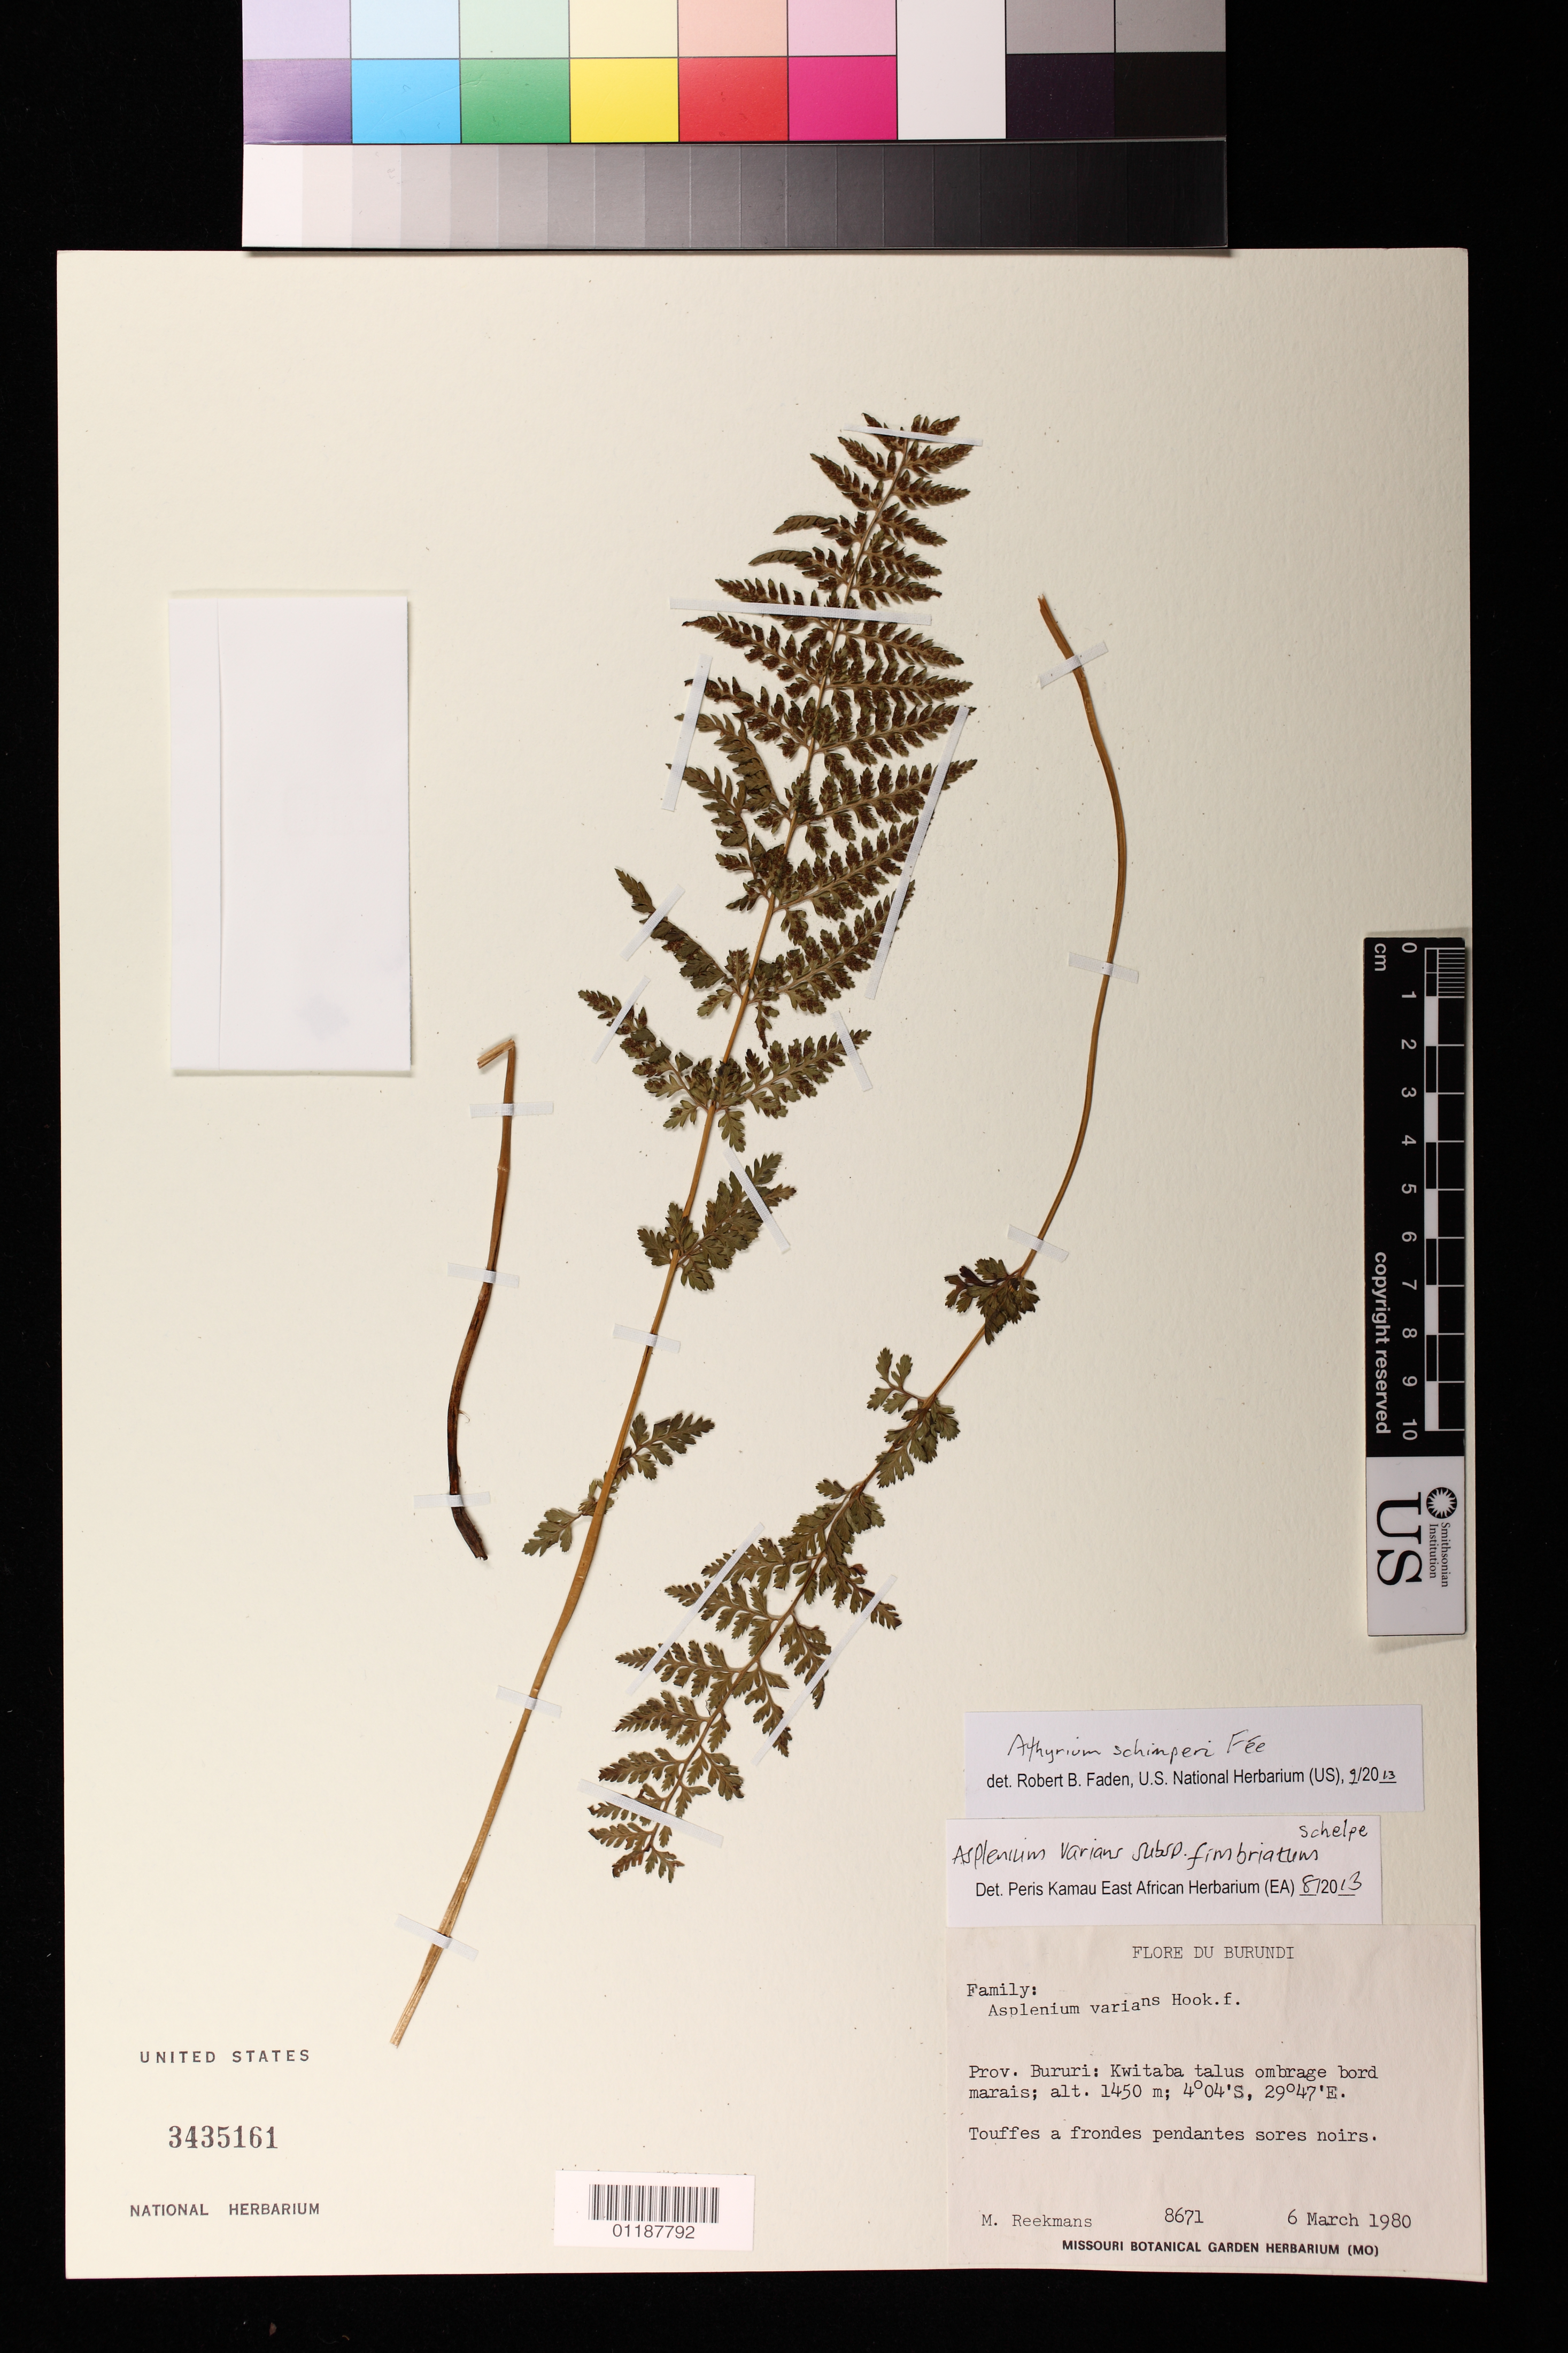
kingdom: Plantae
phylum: Tracheophyta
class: Polypodiopsida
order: Polypodiales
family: Athyriaceae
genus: Athyrium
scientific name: Athyrium schimperi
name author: Mougeot ex Fée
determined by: Faden, Robert B., (US), Smithsonian Institution - National Museum of Natural History (UNITED STATES)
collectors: M. Reekmans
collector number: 8671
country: Burundi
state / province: Bururi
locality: Kwitaba talus ombrage bord marais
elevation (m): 1450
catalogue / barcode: US 3435161